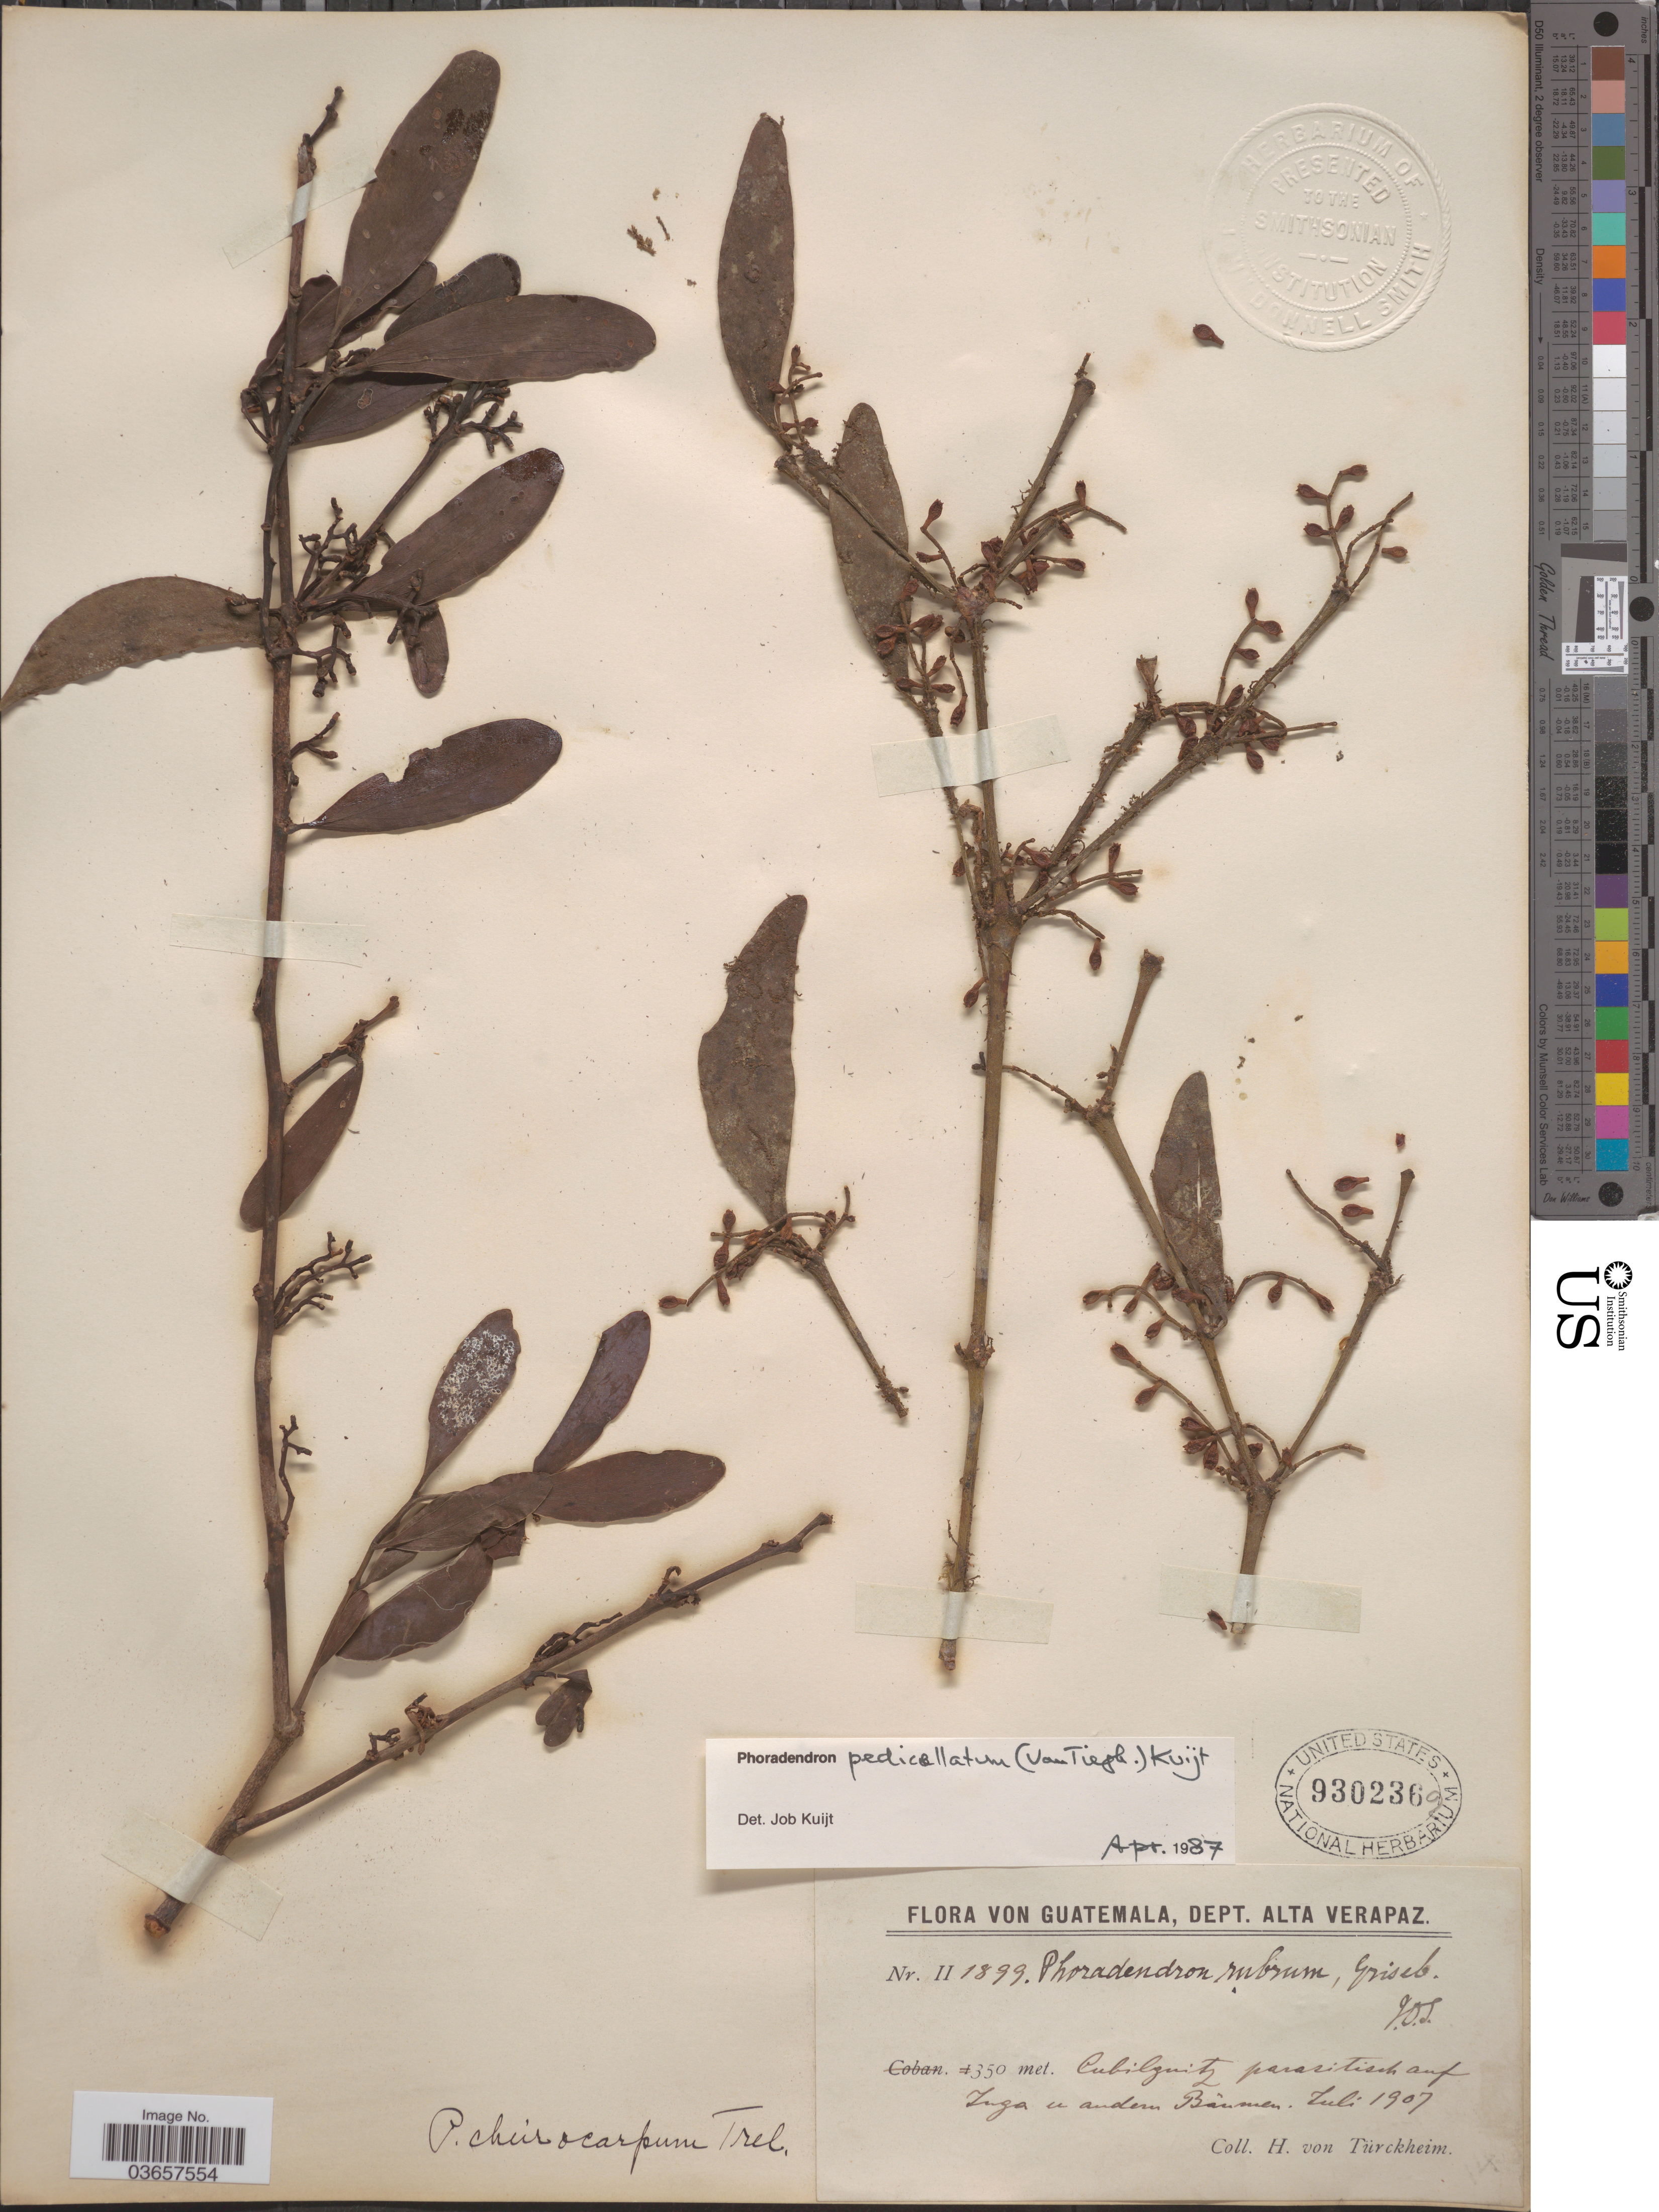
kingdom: Plantae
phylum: Tracheophyta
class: Magnoliopsida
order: Santalales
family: Viscaceae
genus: Phoradendron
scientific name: Phoradendron pedicellatum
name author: (Tiegh.) Kuijt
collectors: H. von Türckheim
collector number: II1899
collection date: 1907-07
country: Guatemala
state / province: Alta Verapaz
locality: Dept. Alta Verapaz. Cubilquitz parasitisch auf Zuga u andem Bäumen. [unsure placement]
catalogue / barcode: US 930236